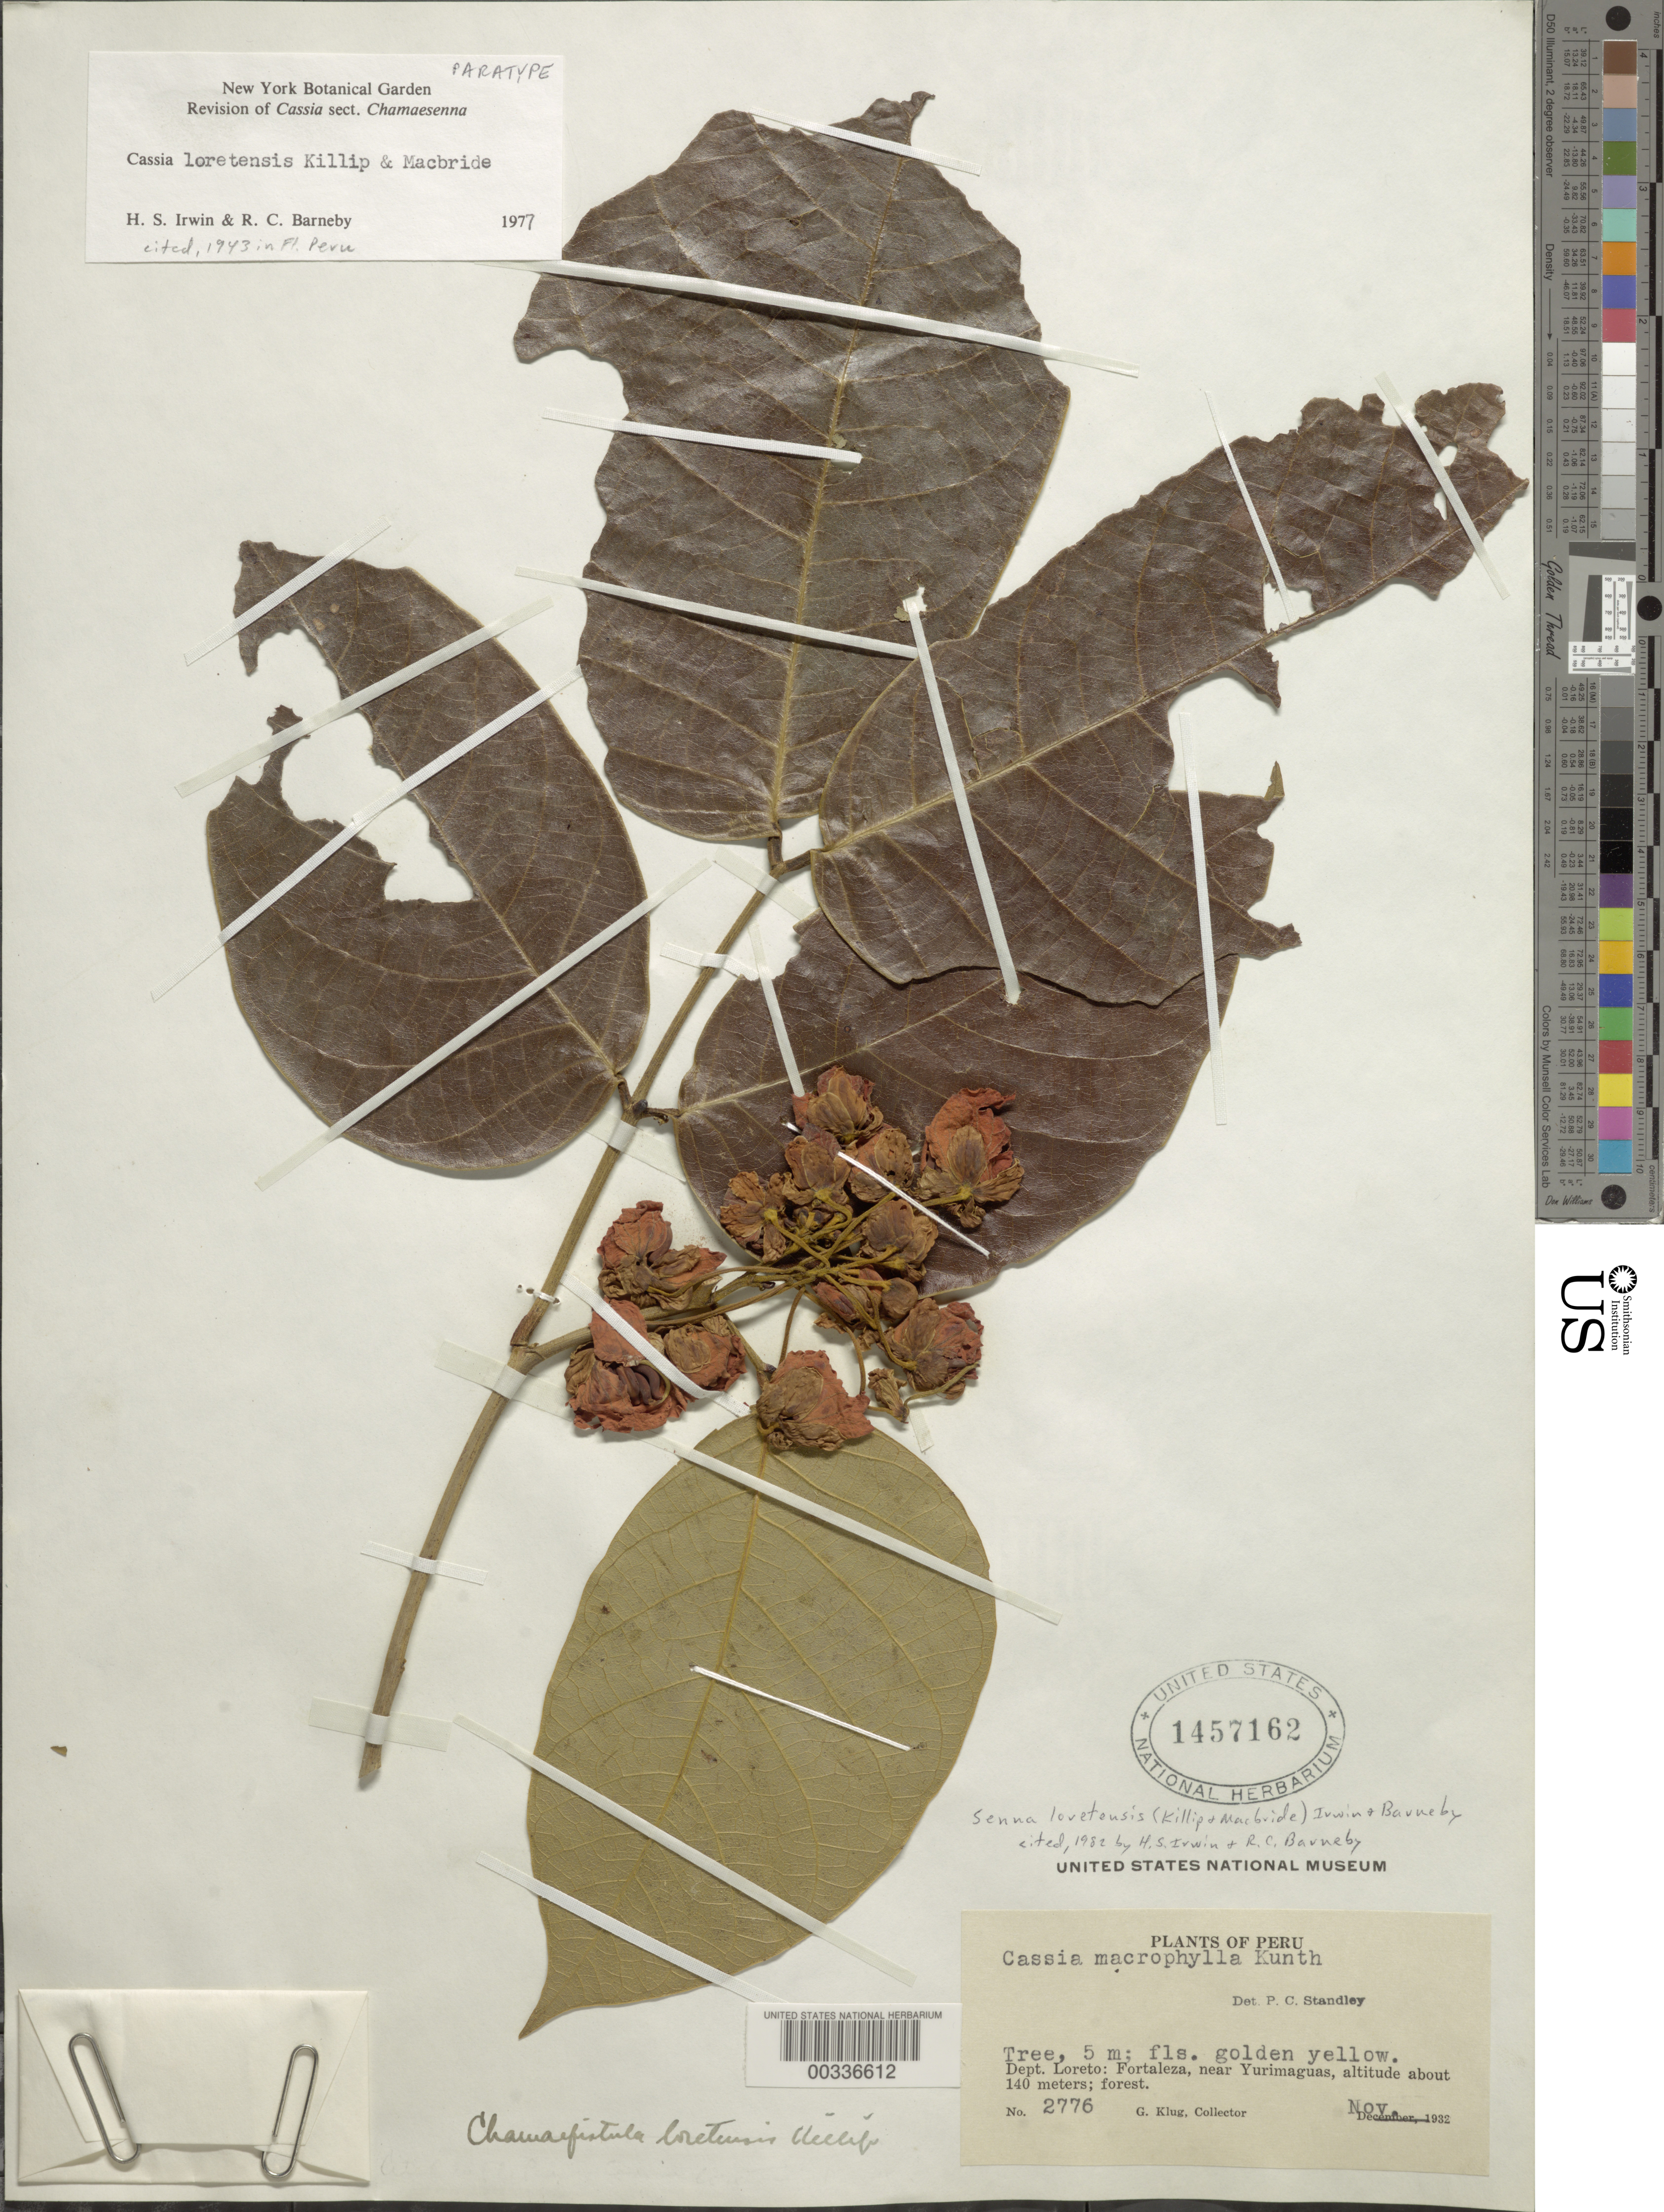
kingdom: Plantae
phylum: Tracheophyta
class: Magnoliopsida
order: Fabales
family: Fabaceae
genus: Senna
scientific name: Senna loretensis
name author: (Killip) H.S. Irwin & Barneby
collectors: G. Klug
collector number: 2776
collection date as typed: Nov 1932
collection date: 1932-11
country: Peru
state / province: Loreto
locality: Fortaleza, near yurimaguas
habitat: Forest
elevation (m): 140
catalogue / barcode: US 1457162